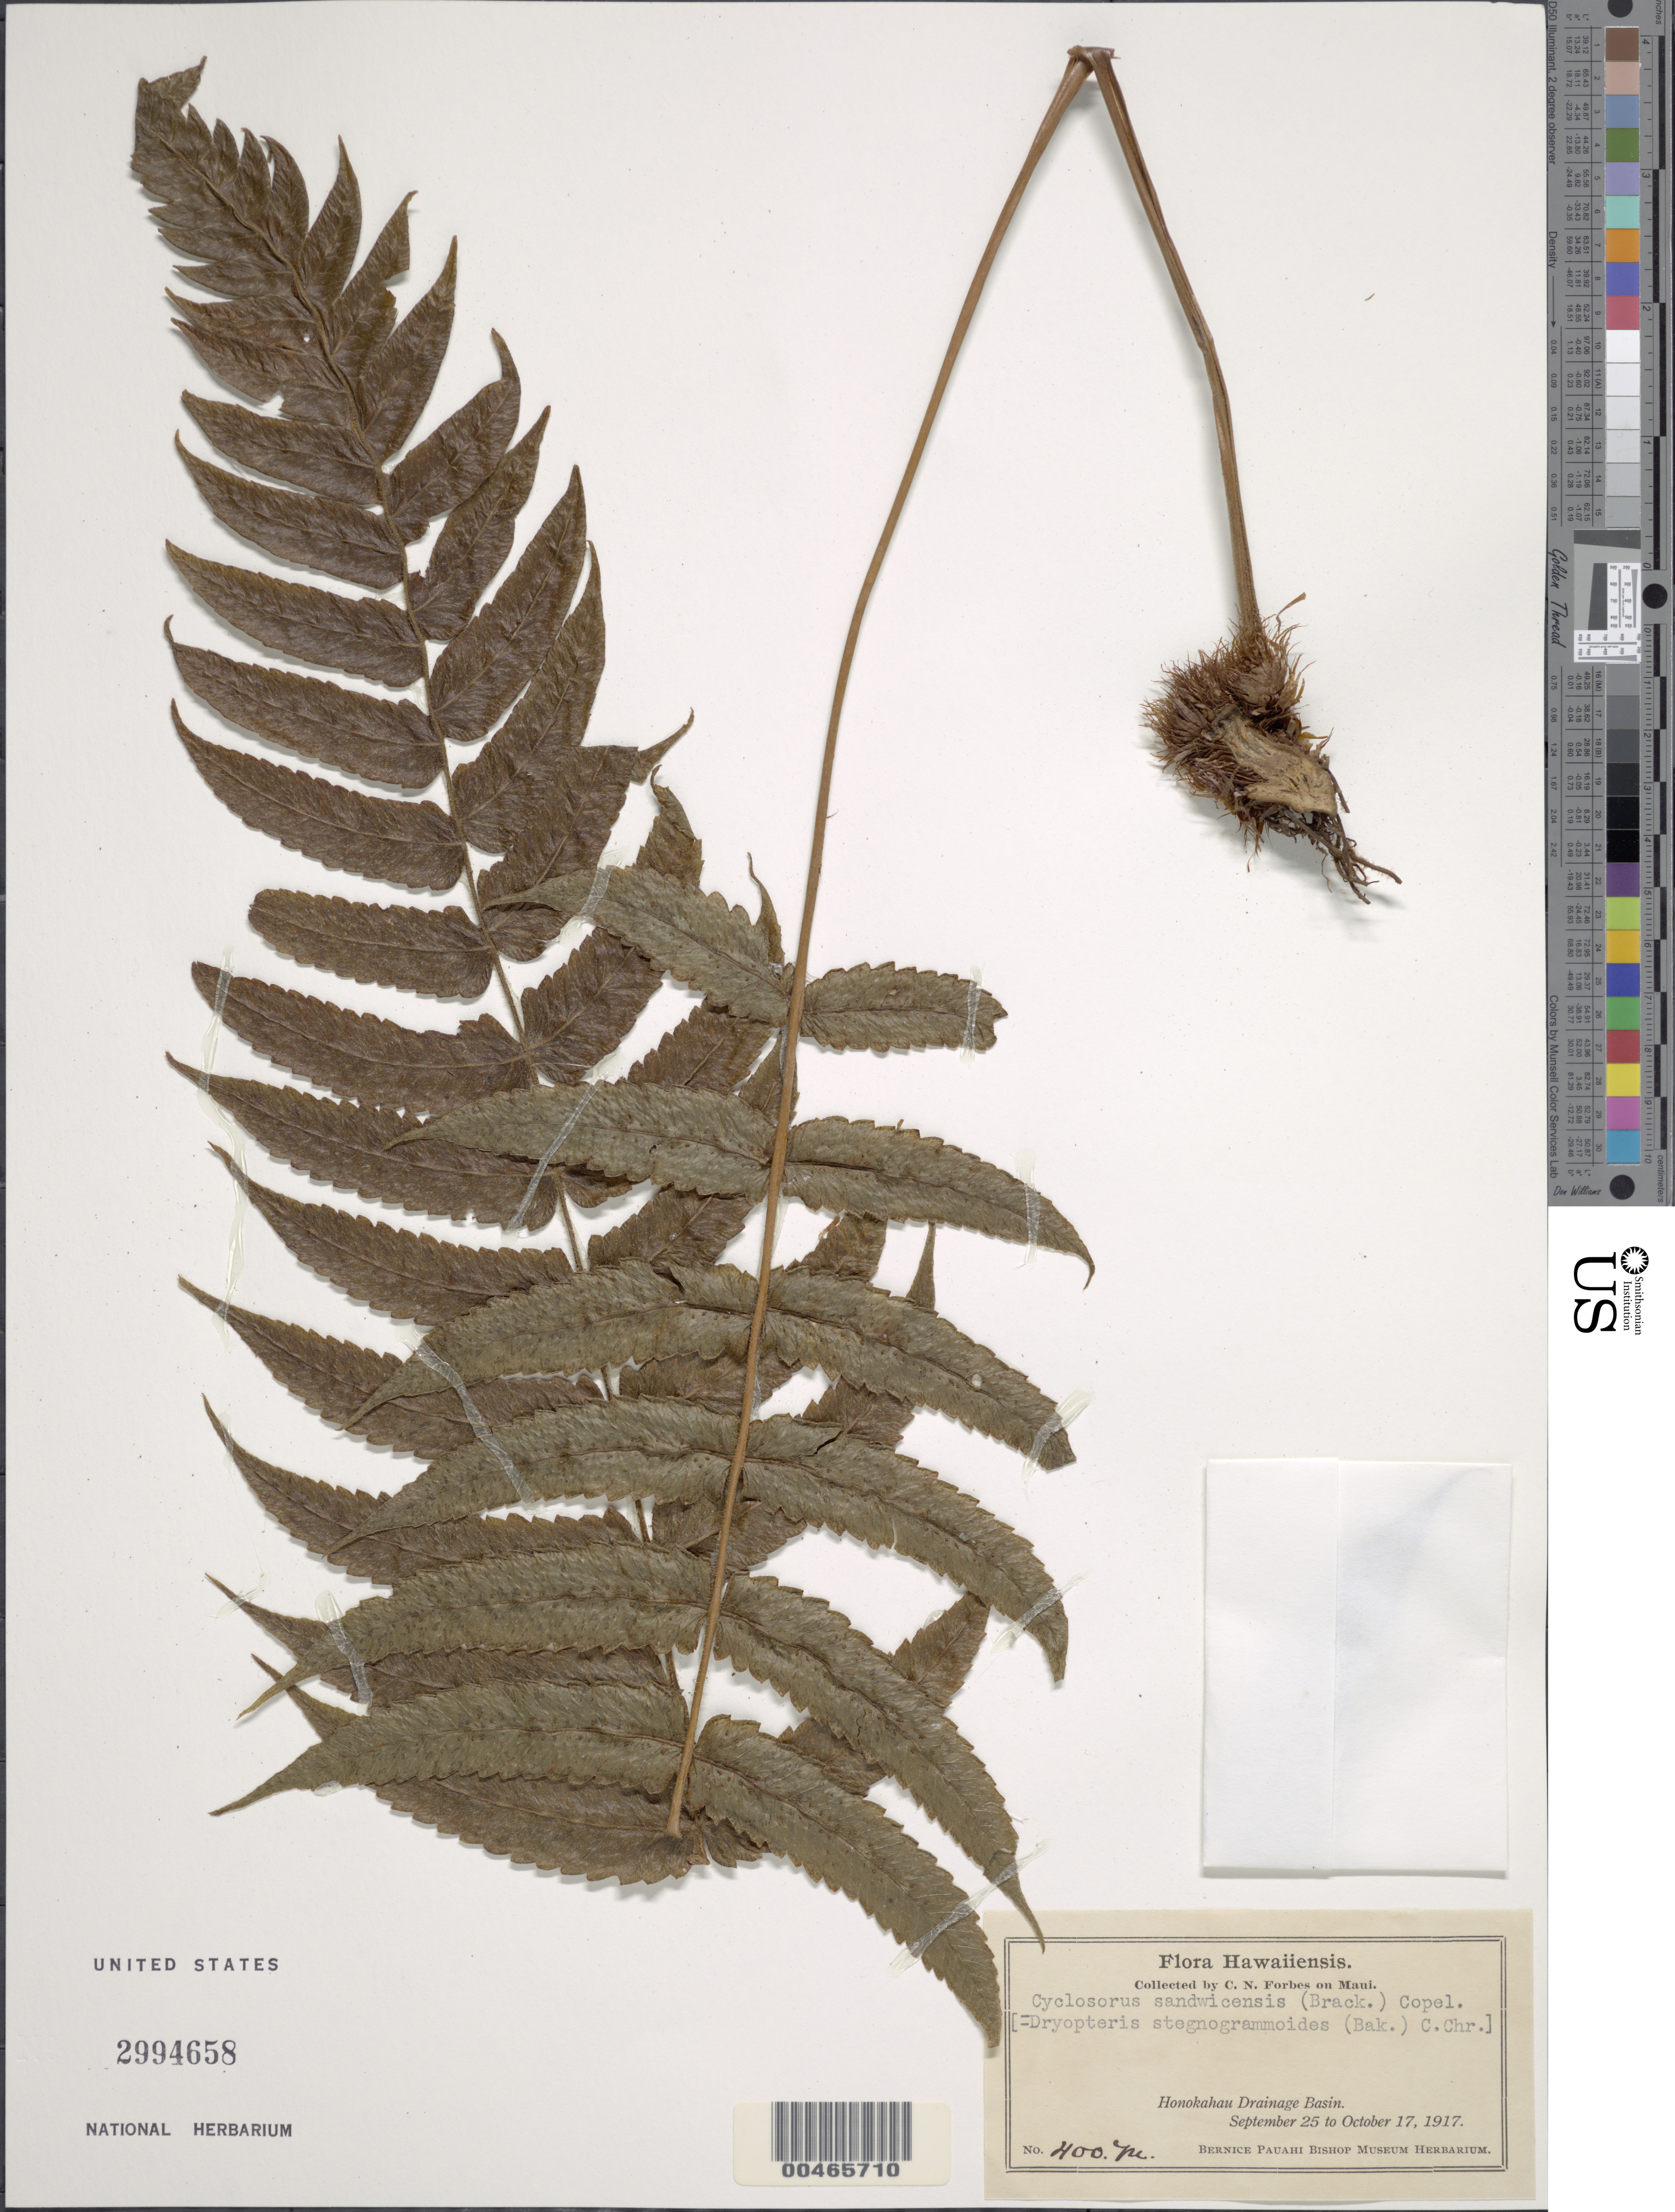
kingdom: Plantae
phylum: Tracheophyta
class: Polypodiopsida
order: Polypodiales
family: Thelypteridaceae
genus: Cyclosorus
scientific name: Cyclosorus sandwicensis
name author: Copel.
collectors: C. N. Forbes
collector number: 400.M.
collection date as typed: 25 Sep 1917 to 17 Oct 1917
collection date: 1917-09-25/1917-10-17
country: United States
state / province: Hawaii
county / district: Maui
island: Maui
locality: Honokahau Drainage Basin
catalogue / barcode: US 2994658